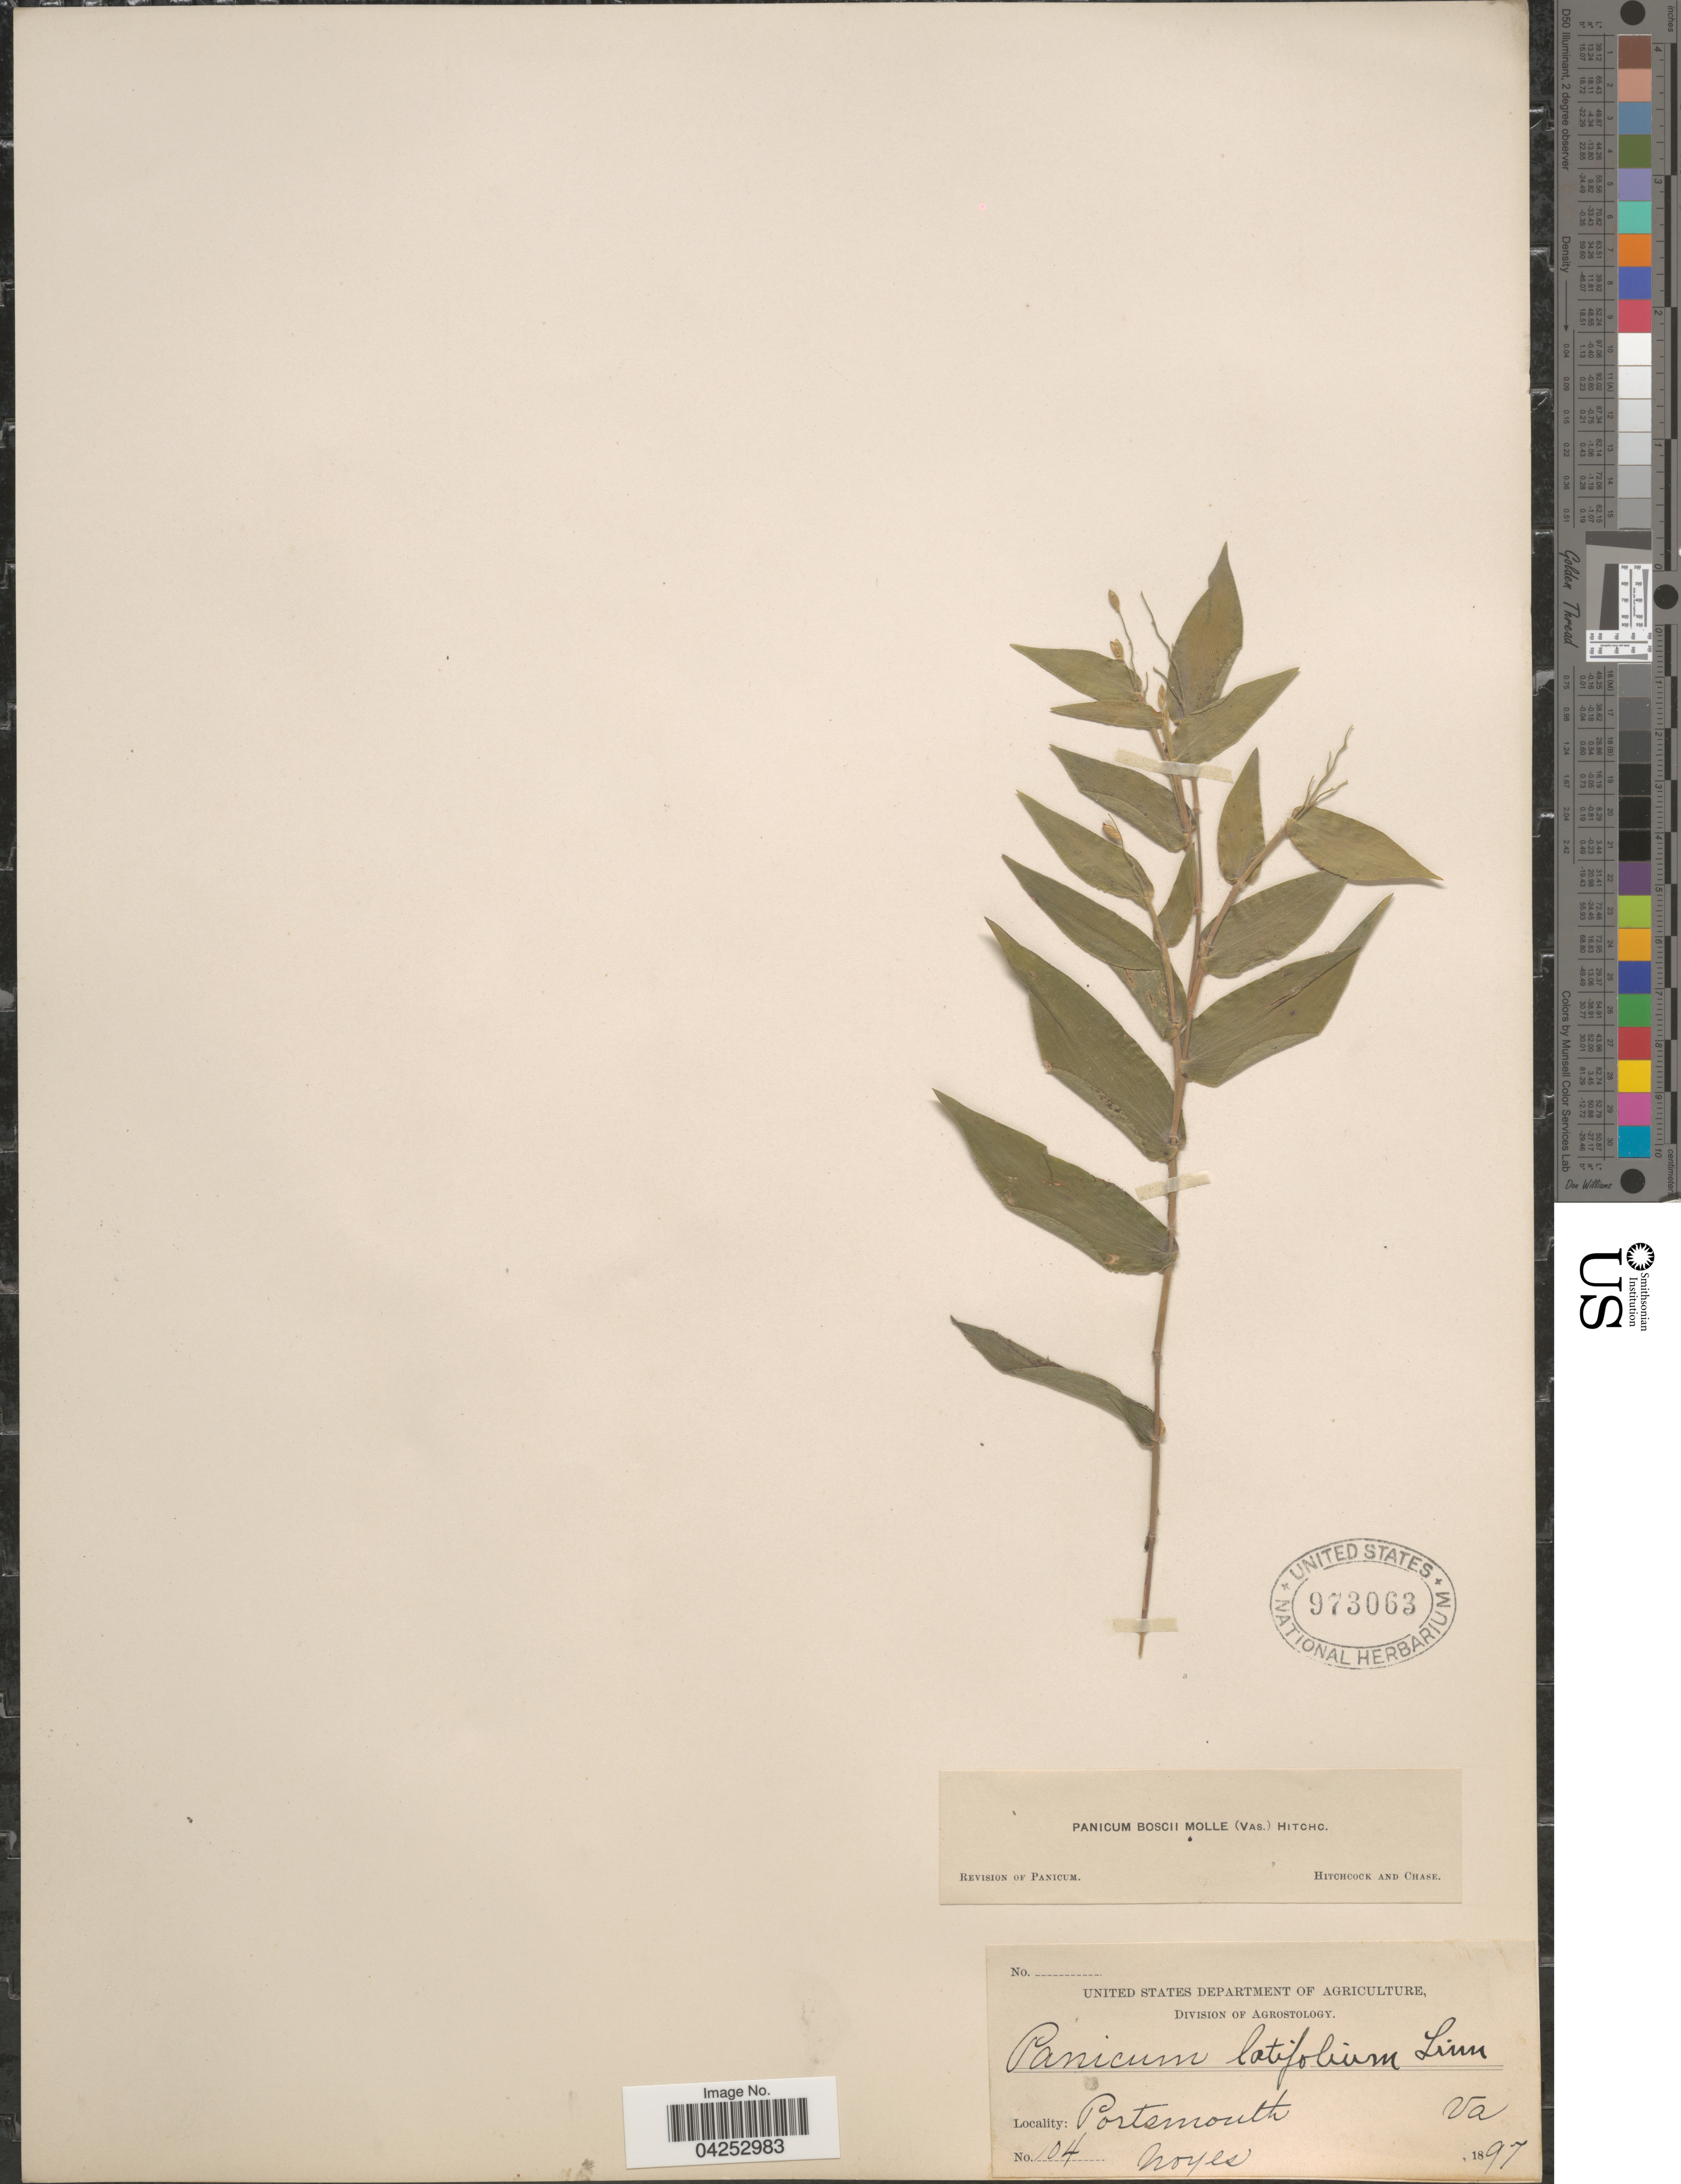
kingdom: Plantae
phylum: Tracheophyta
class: Liliopsida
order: Poales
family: Poaceae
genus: Dichanthelium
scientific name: Dichanthelium boscii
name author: (Poir.) Gould & C.A. Clark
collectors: Noyes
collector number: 104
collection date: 1897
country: United States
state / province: Virginia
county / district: City of Portsmouth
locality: Portsmouth.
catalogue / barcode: US 973063